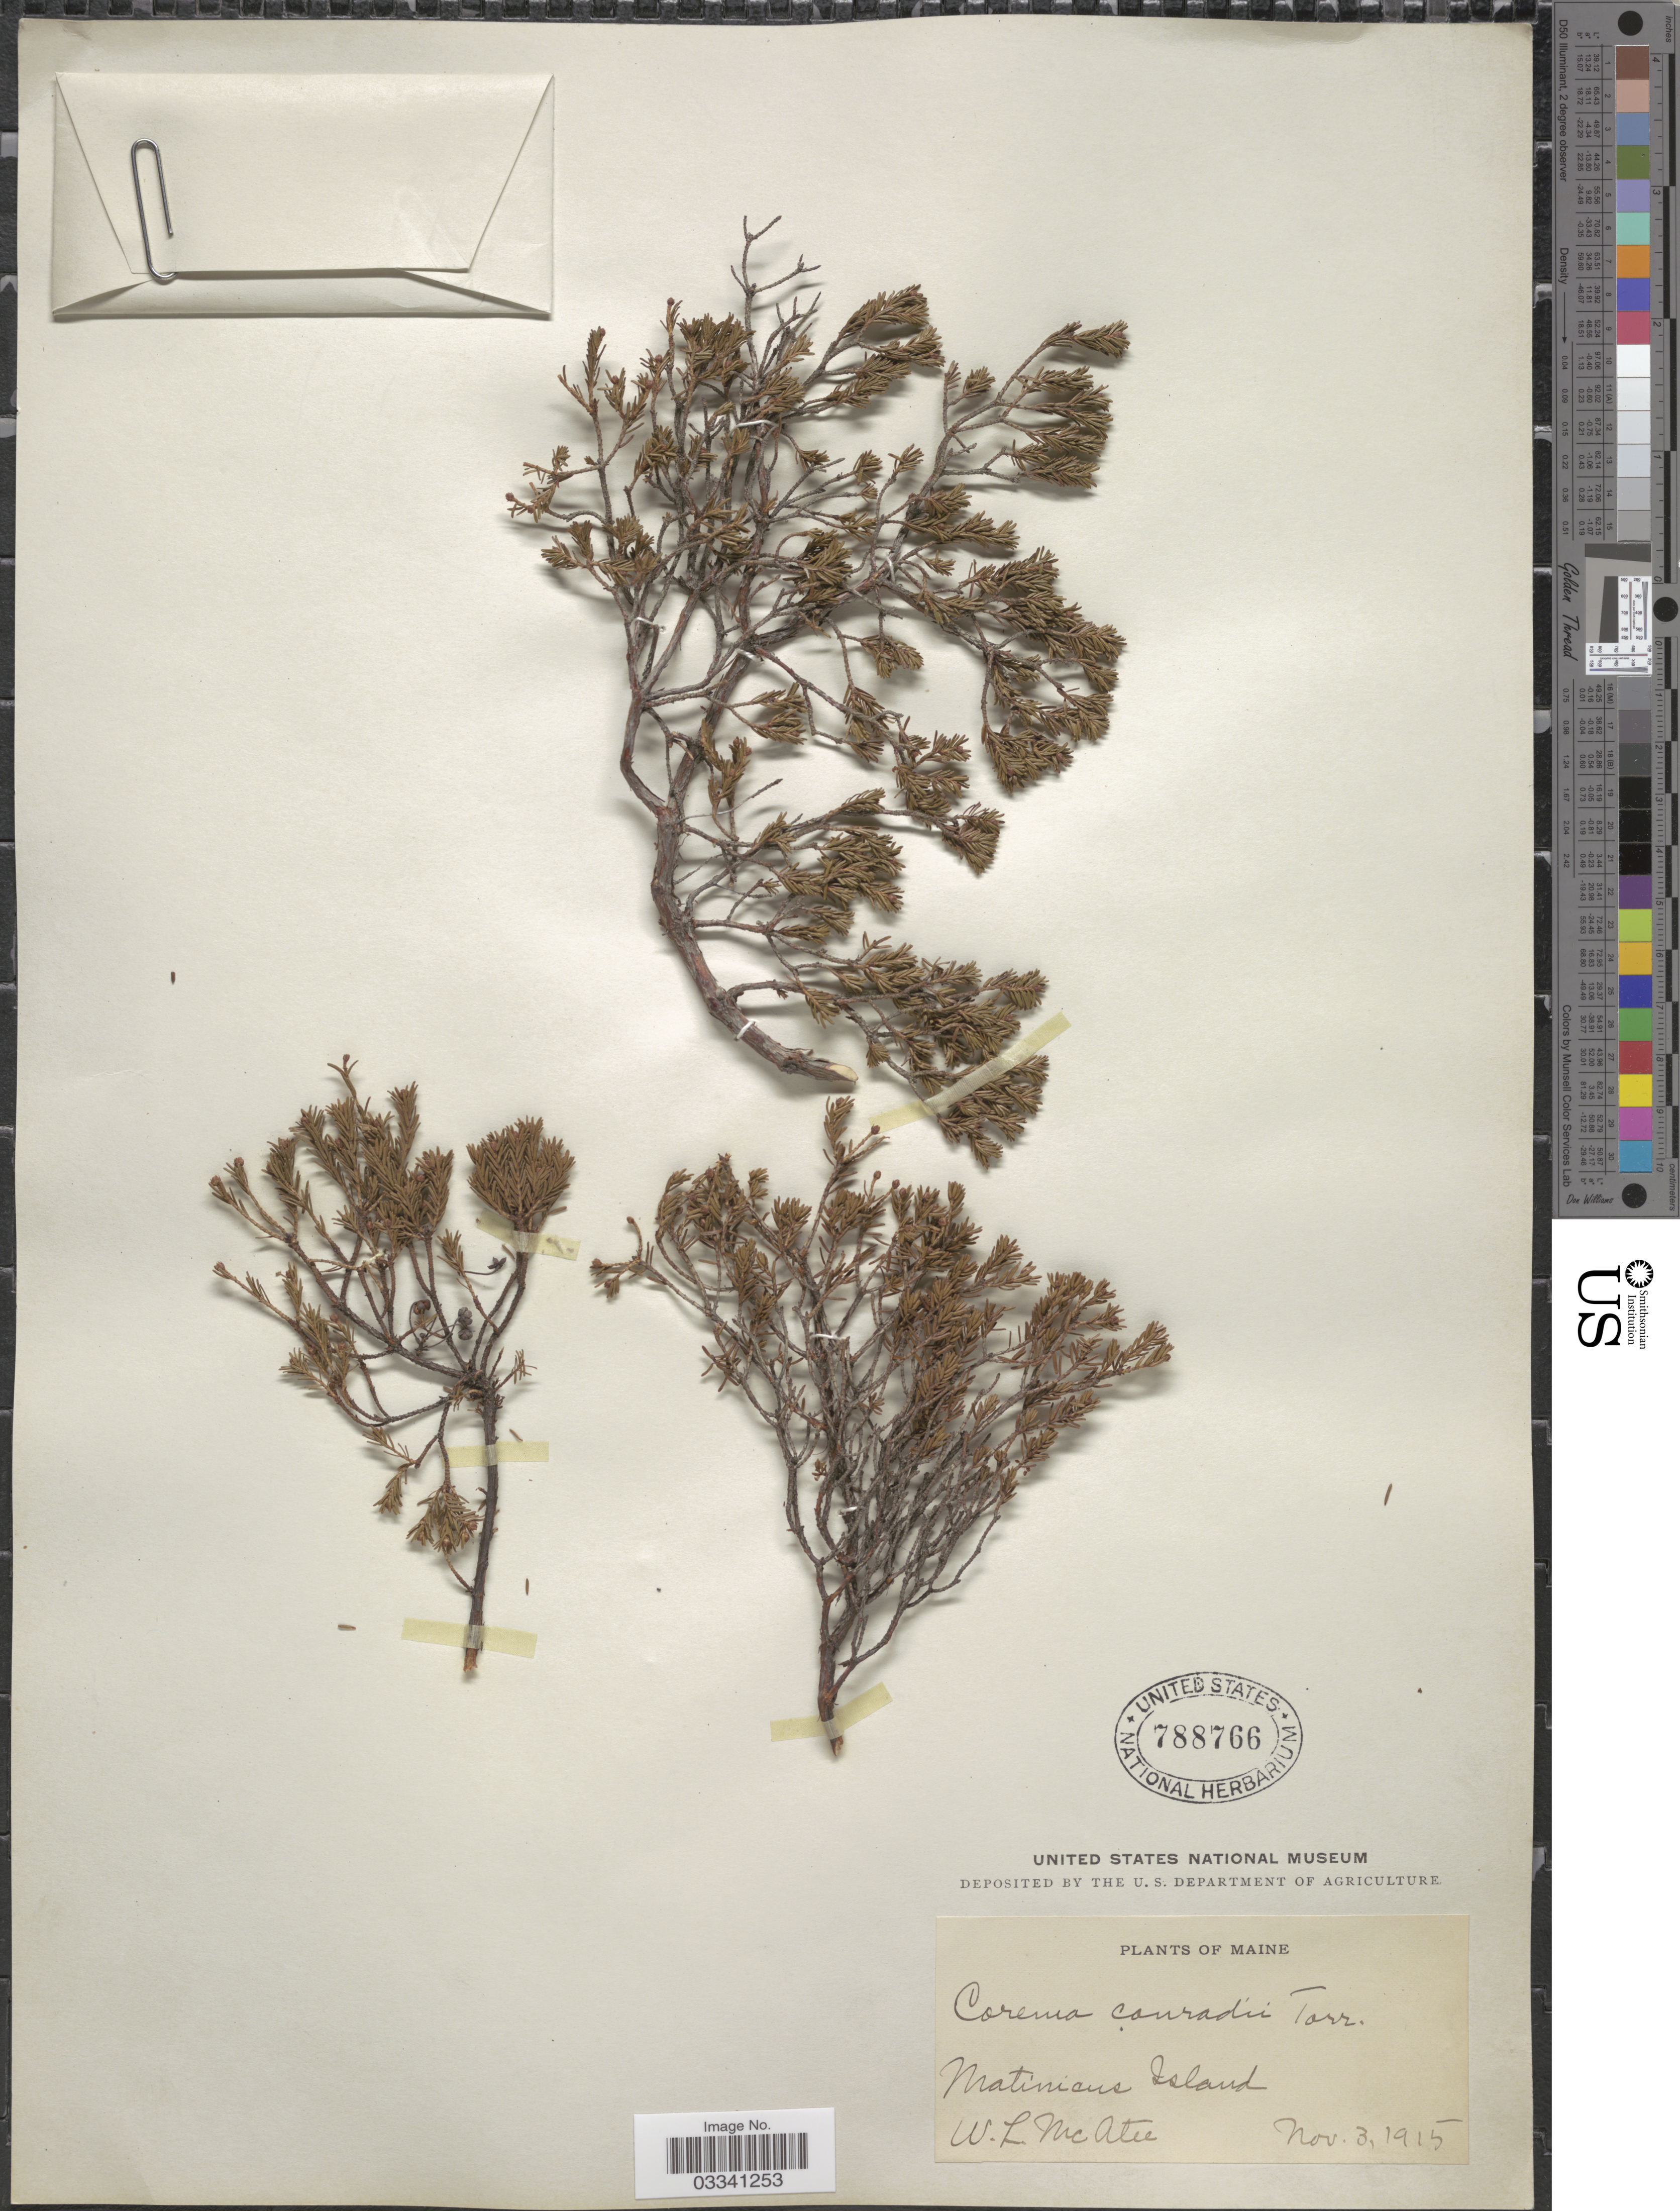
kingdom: Plantae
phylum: Tracheophyta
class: Magnoliopsida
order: Ericales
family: Ericaceae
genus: Corema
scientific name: Corema conradii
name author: Torr.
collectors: W. McAtee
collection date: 1915-11-03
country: United States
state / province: Maine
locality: Matinicus Island.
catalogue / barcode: US 788766